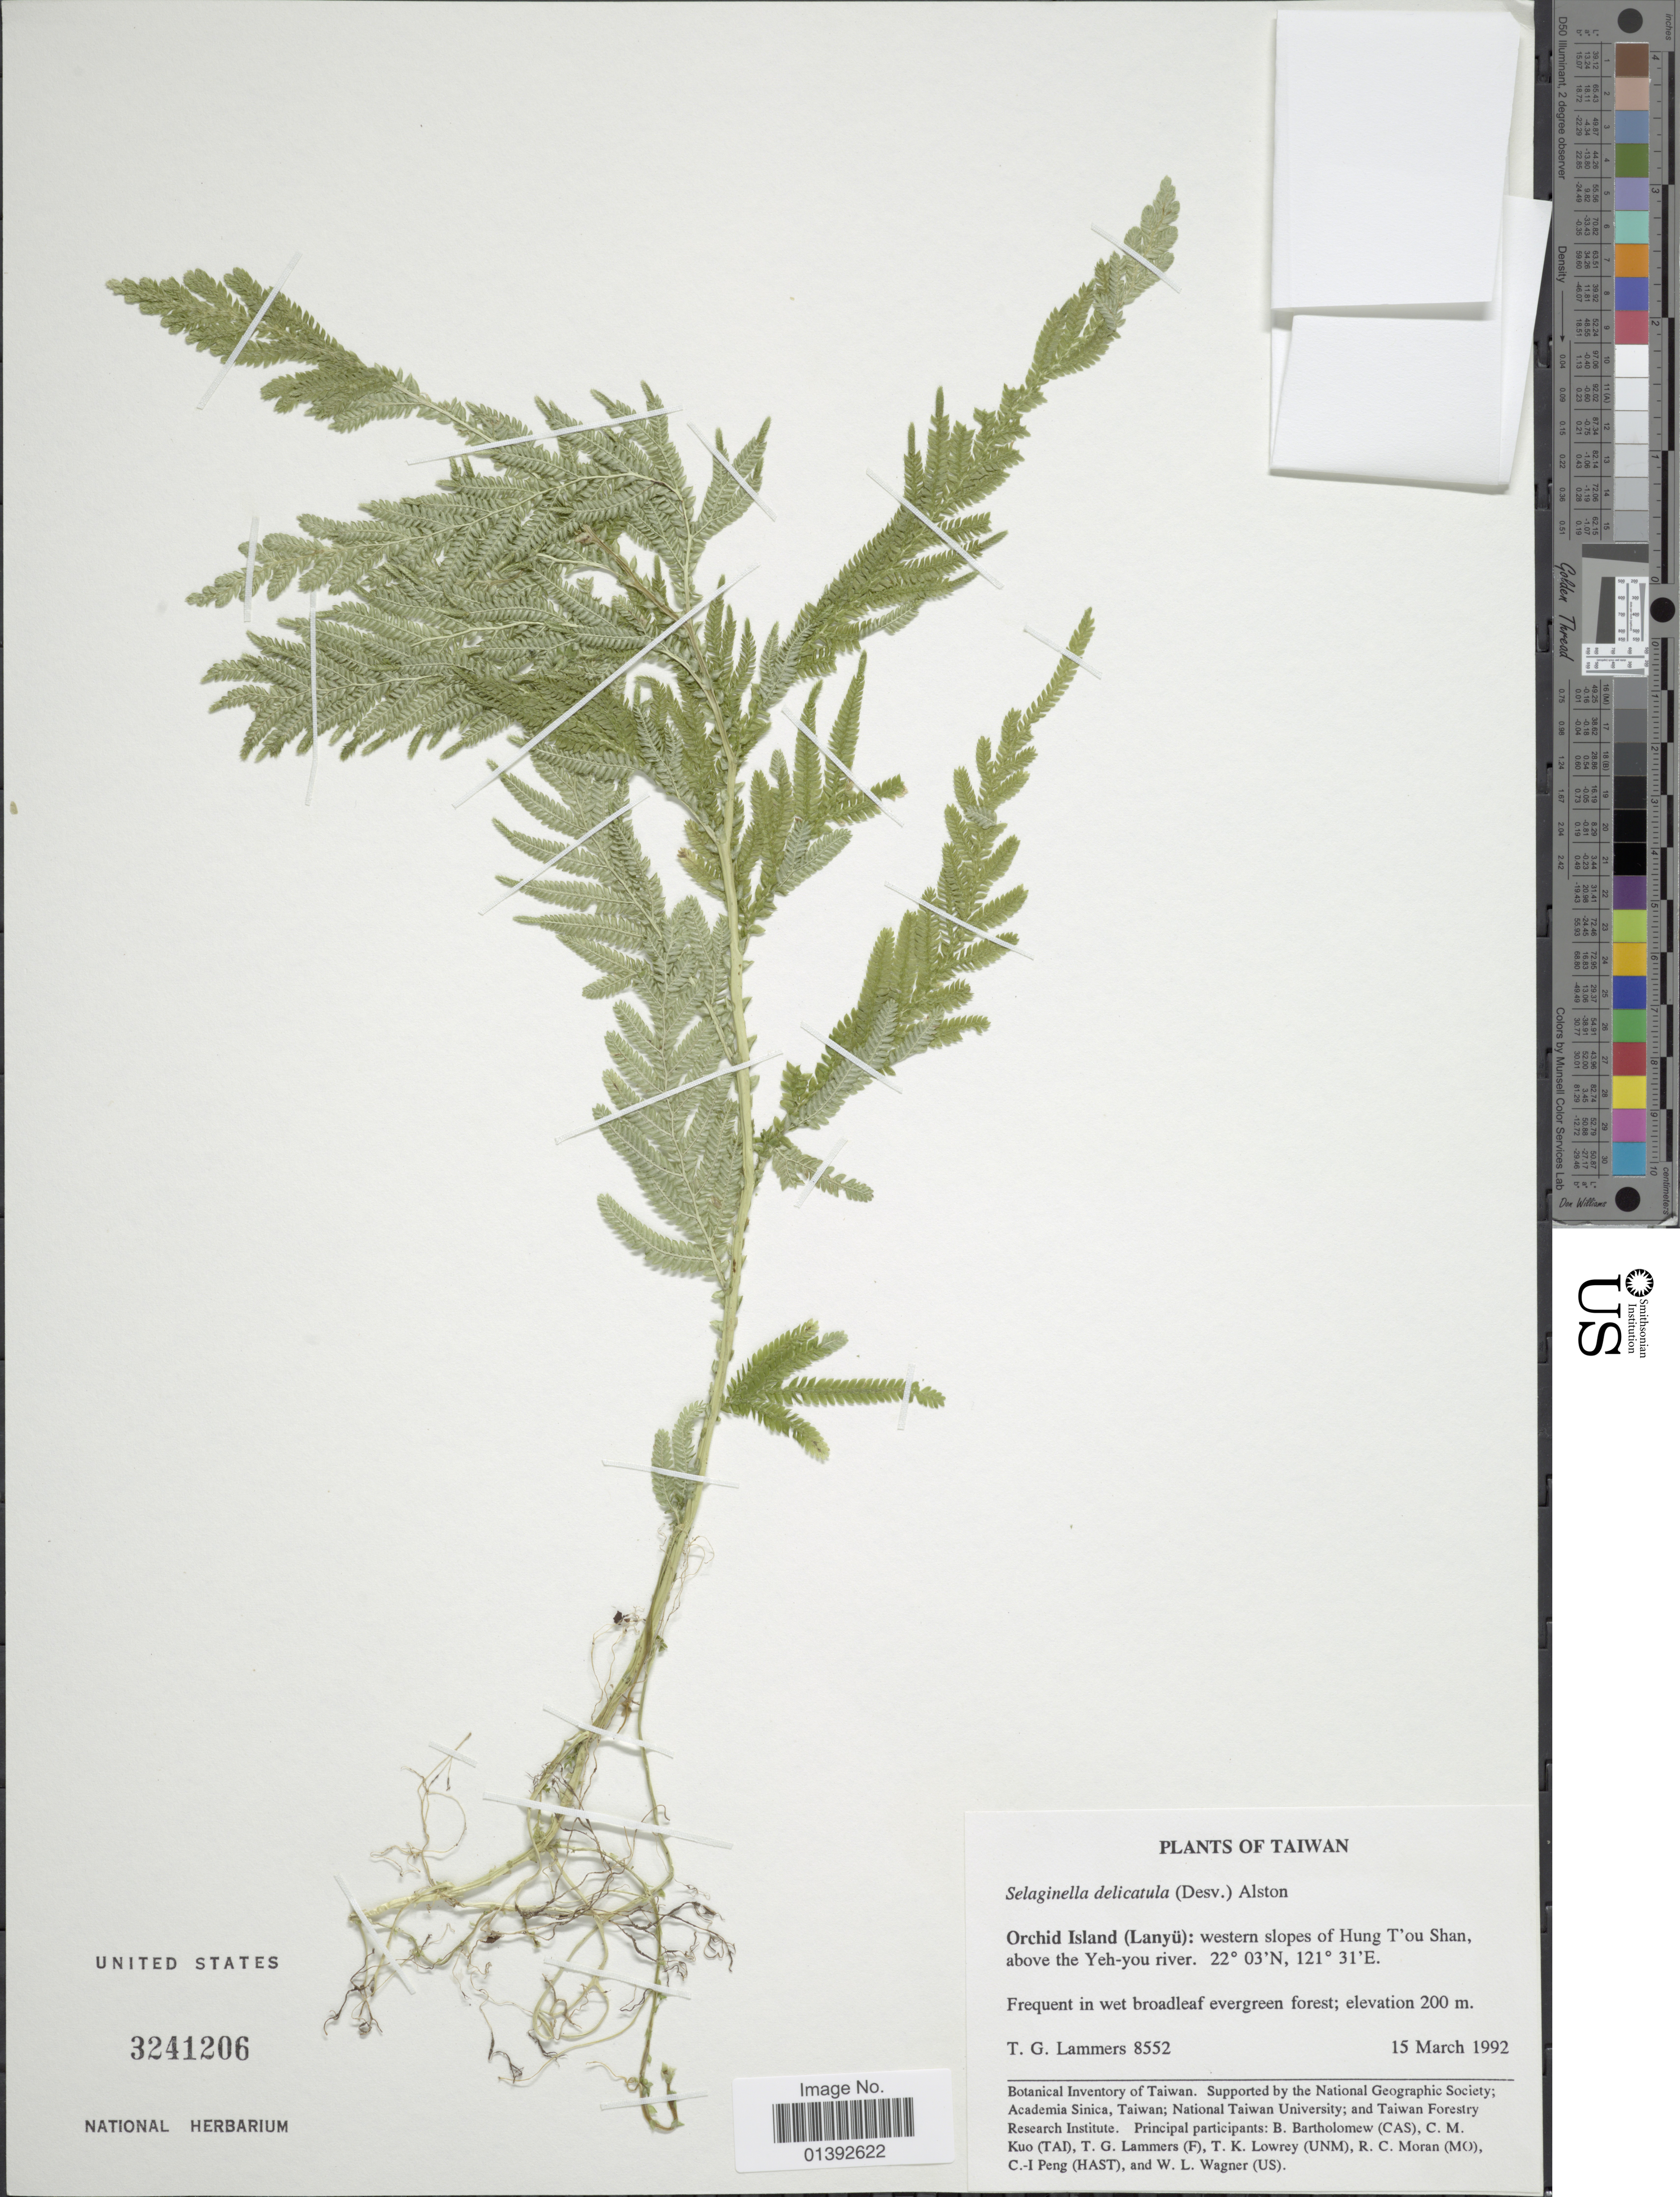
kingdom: Plantae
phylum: Tracheophyta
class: Lycopodiopsida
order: Selaginellales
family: Selaginellaceae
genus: Selaginella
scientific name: Selaginella delicatula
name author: (Desv.) Alston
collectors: T. Lammers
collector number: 8552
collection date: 1992-03-15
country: Taiwan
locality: Orchid Isladn (Lanyu): western slopes of Hung T'ou Shan, above the Yeh-you river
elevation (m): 200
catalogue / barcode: US 3241206